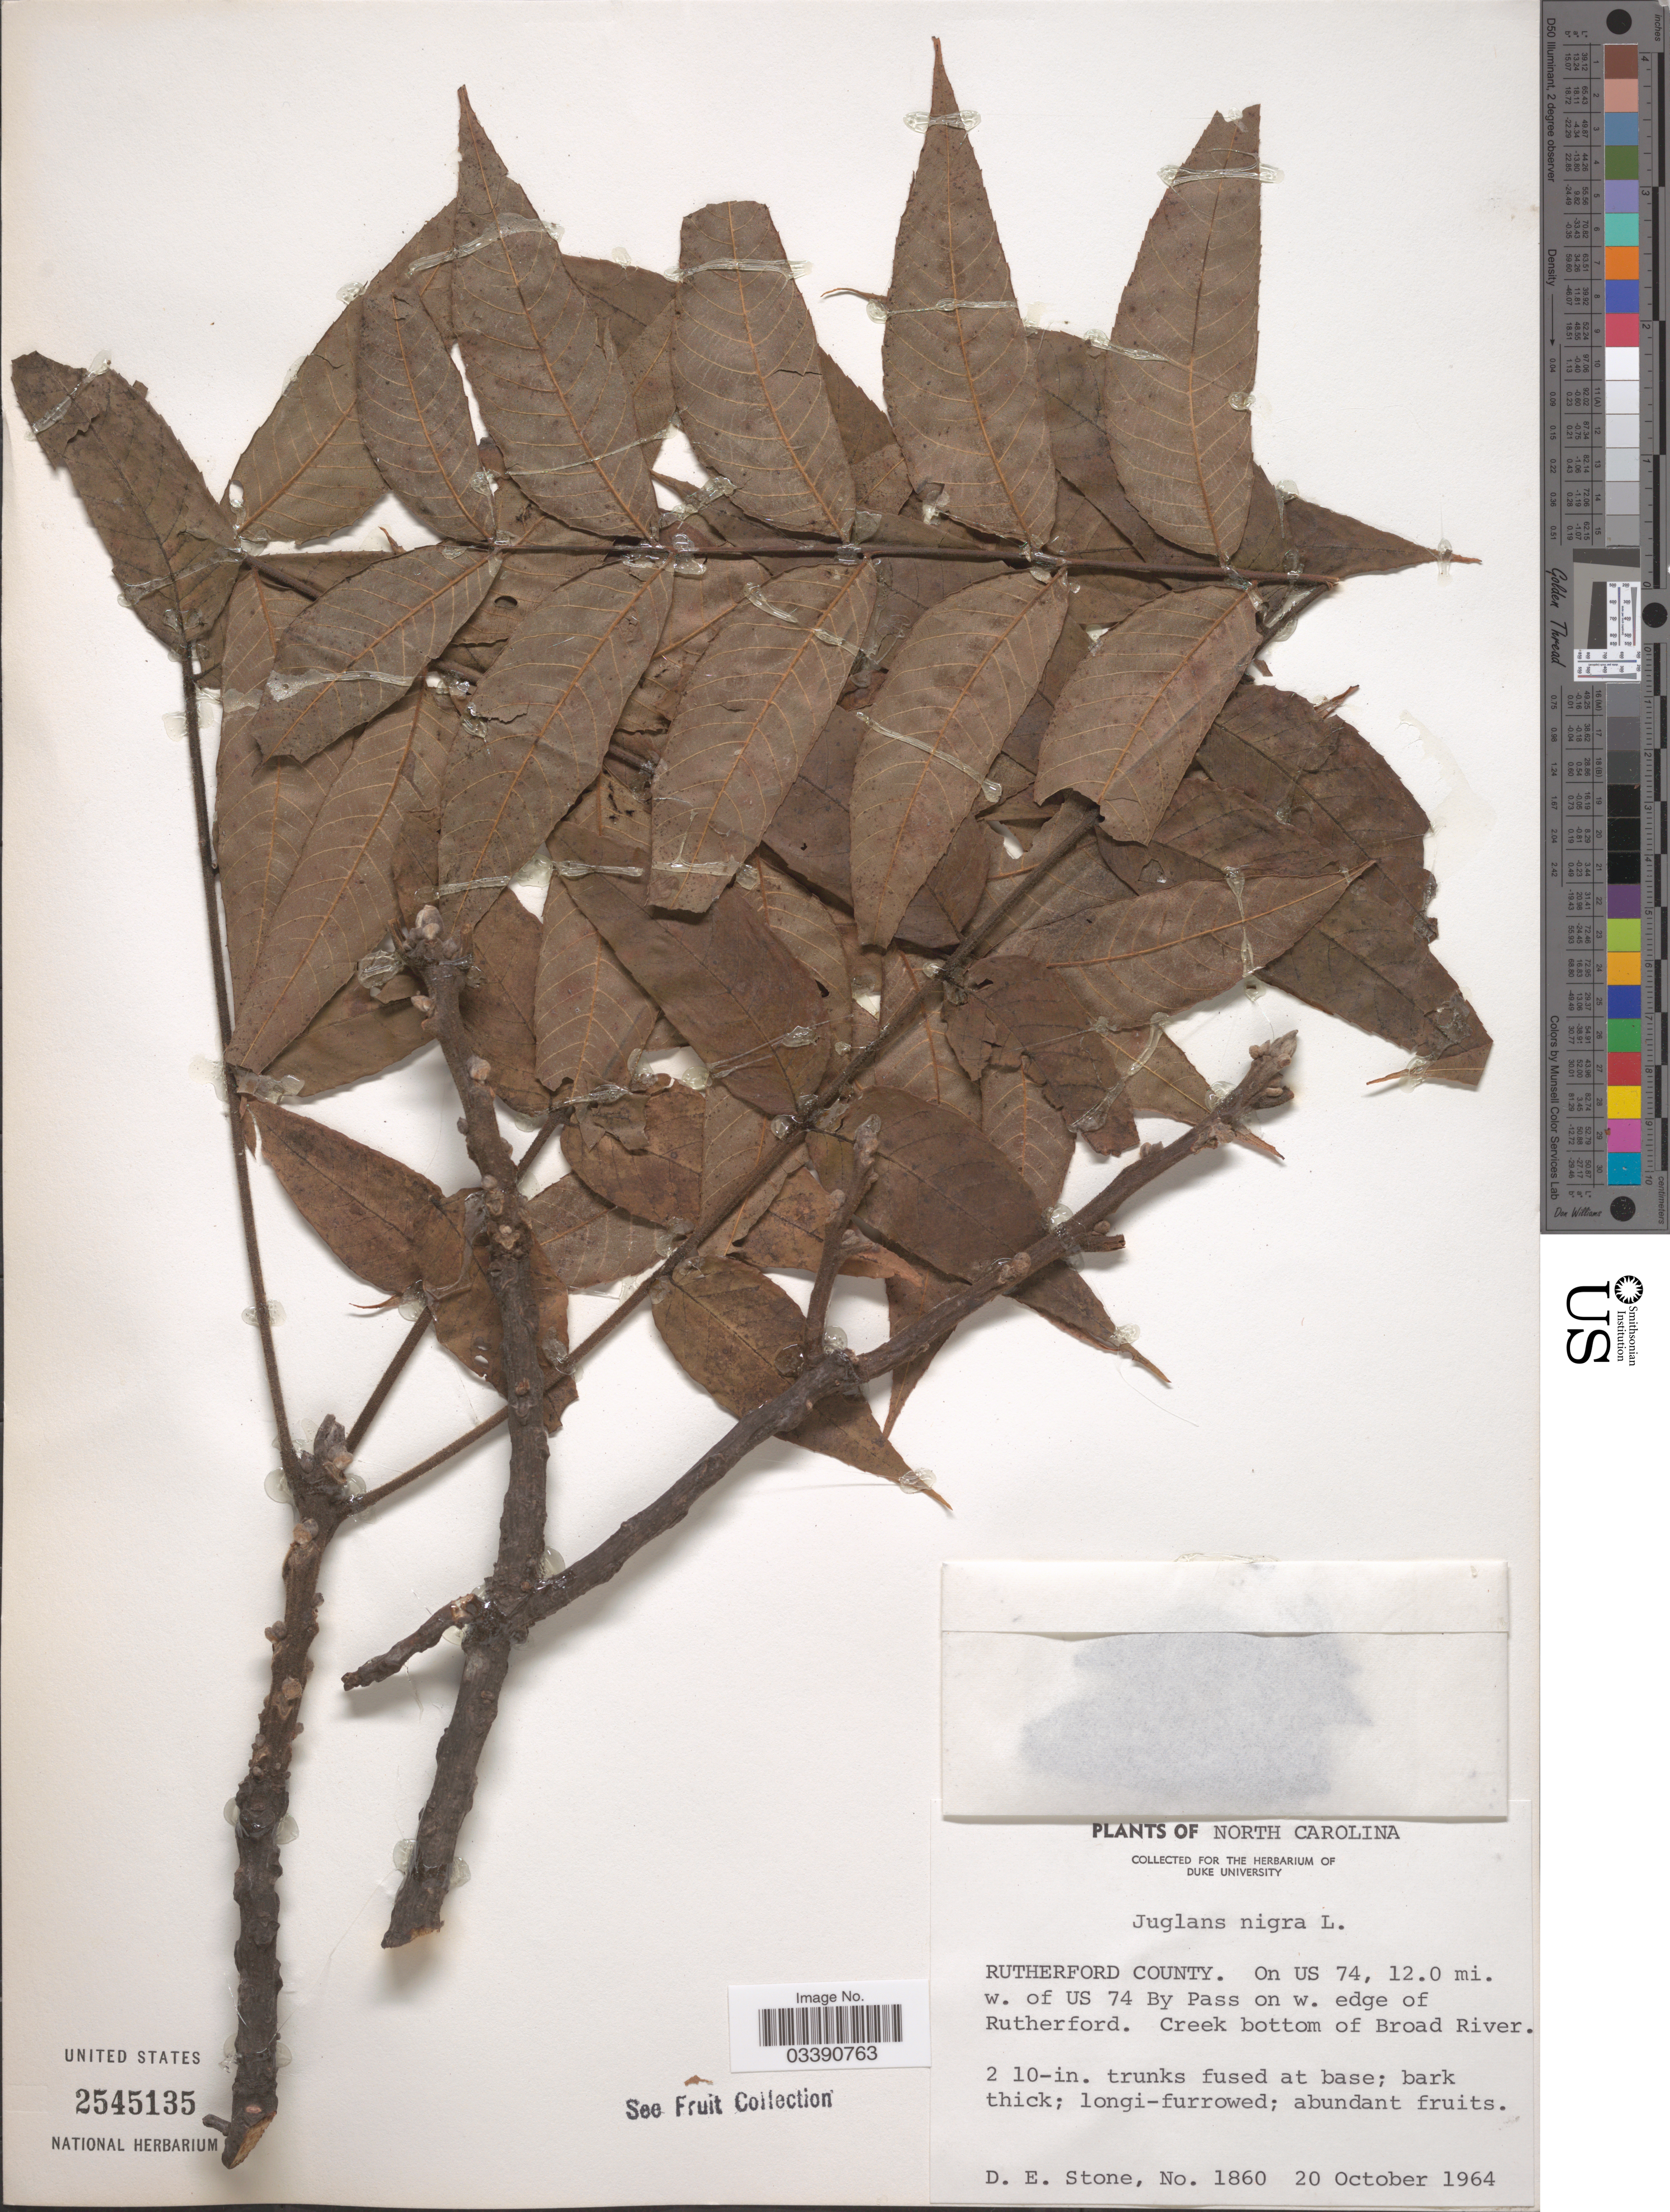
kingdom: Plantae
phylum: Tracheophyta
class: Magnoliopsida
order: Fagales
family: Juglandaceae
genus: Juglans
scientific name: Juglans nigra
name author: L.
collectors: D. E. Stone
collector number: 1860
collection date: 1964-10-20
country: United States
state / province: North Carolina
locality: Rutherford County. On US 74, 12.0 mi. w. of US 74 By Pass on w. edge of Rutherford. Creek bottom of Broad River.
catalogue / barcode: US 2545135